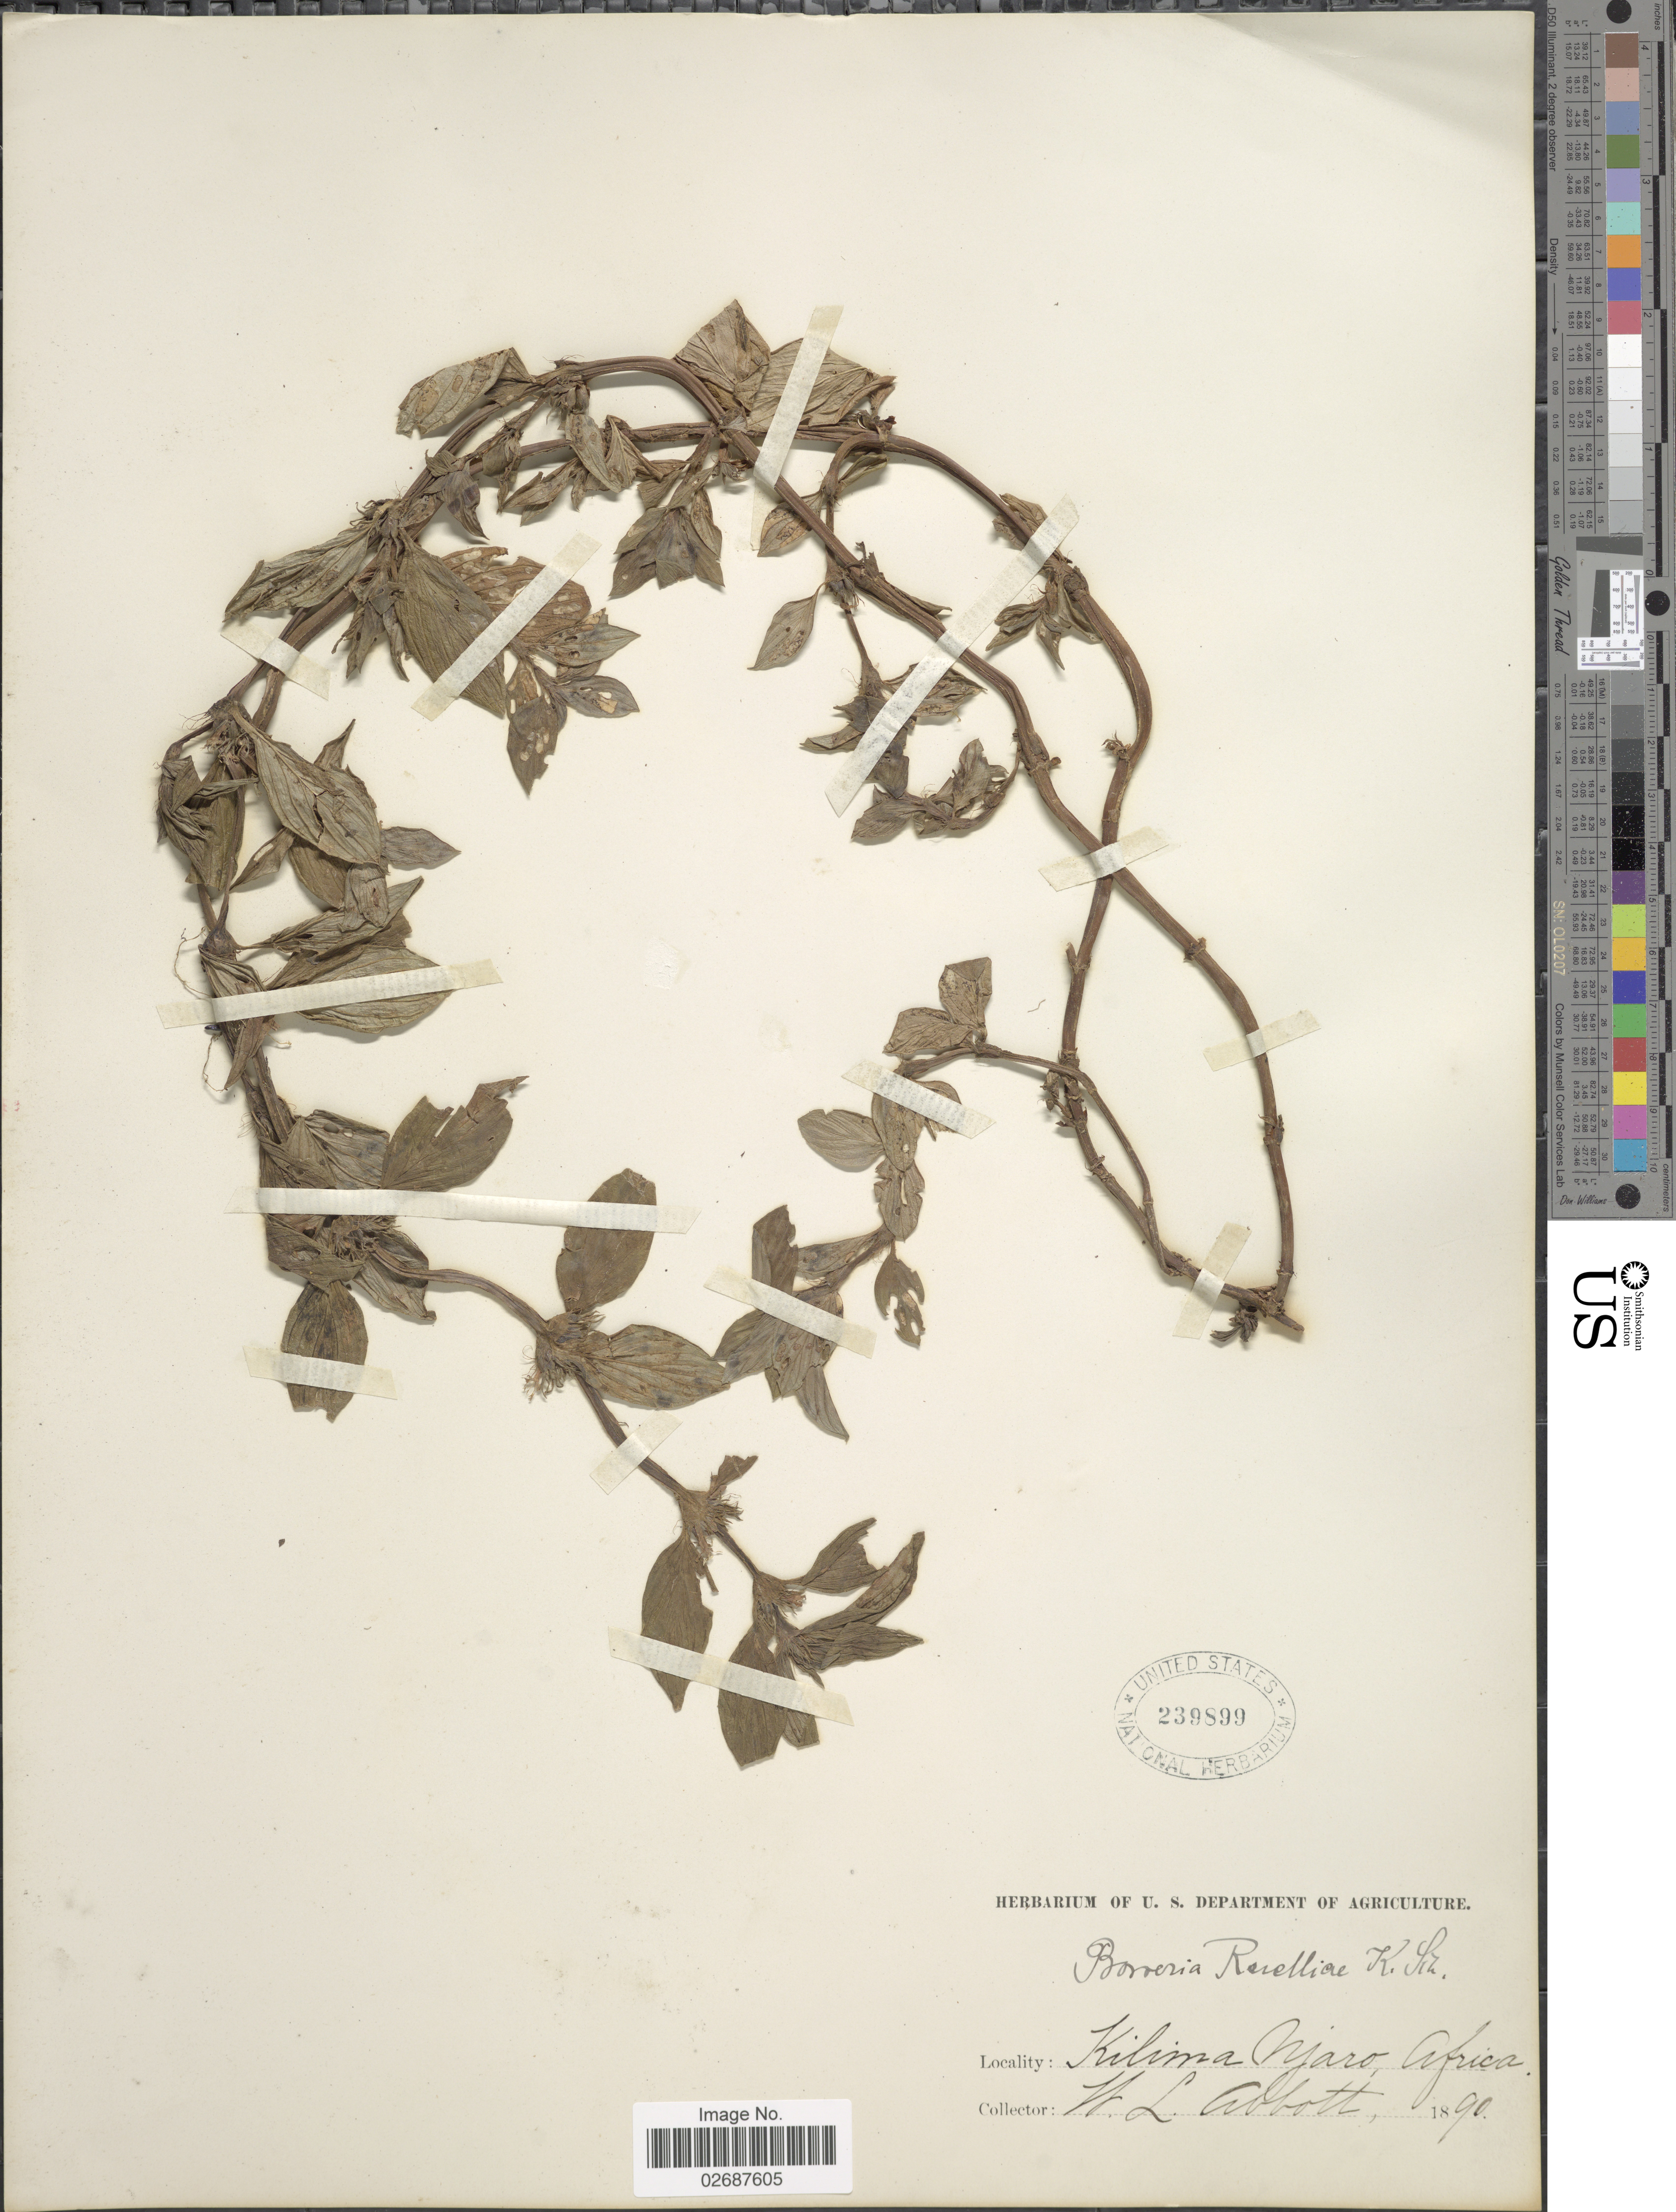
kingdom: Plantae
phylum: Tracheophyta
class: Magnoliopsida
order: Gentianales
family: Rubiaceae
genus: Borreria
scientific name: Borreria ruelliae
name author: (DC.) K. Schum. ex Thoms.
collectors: W. L. Abbott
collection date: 1890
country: Tanzania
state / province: Kilimanjaro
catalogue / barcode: US 239899